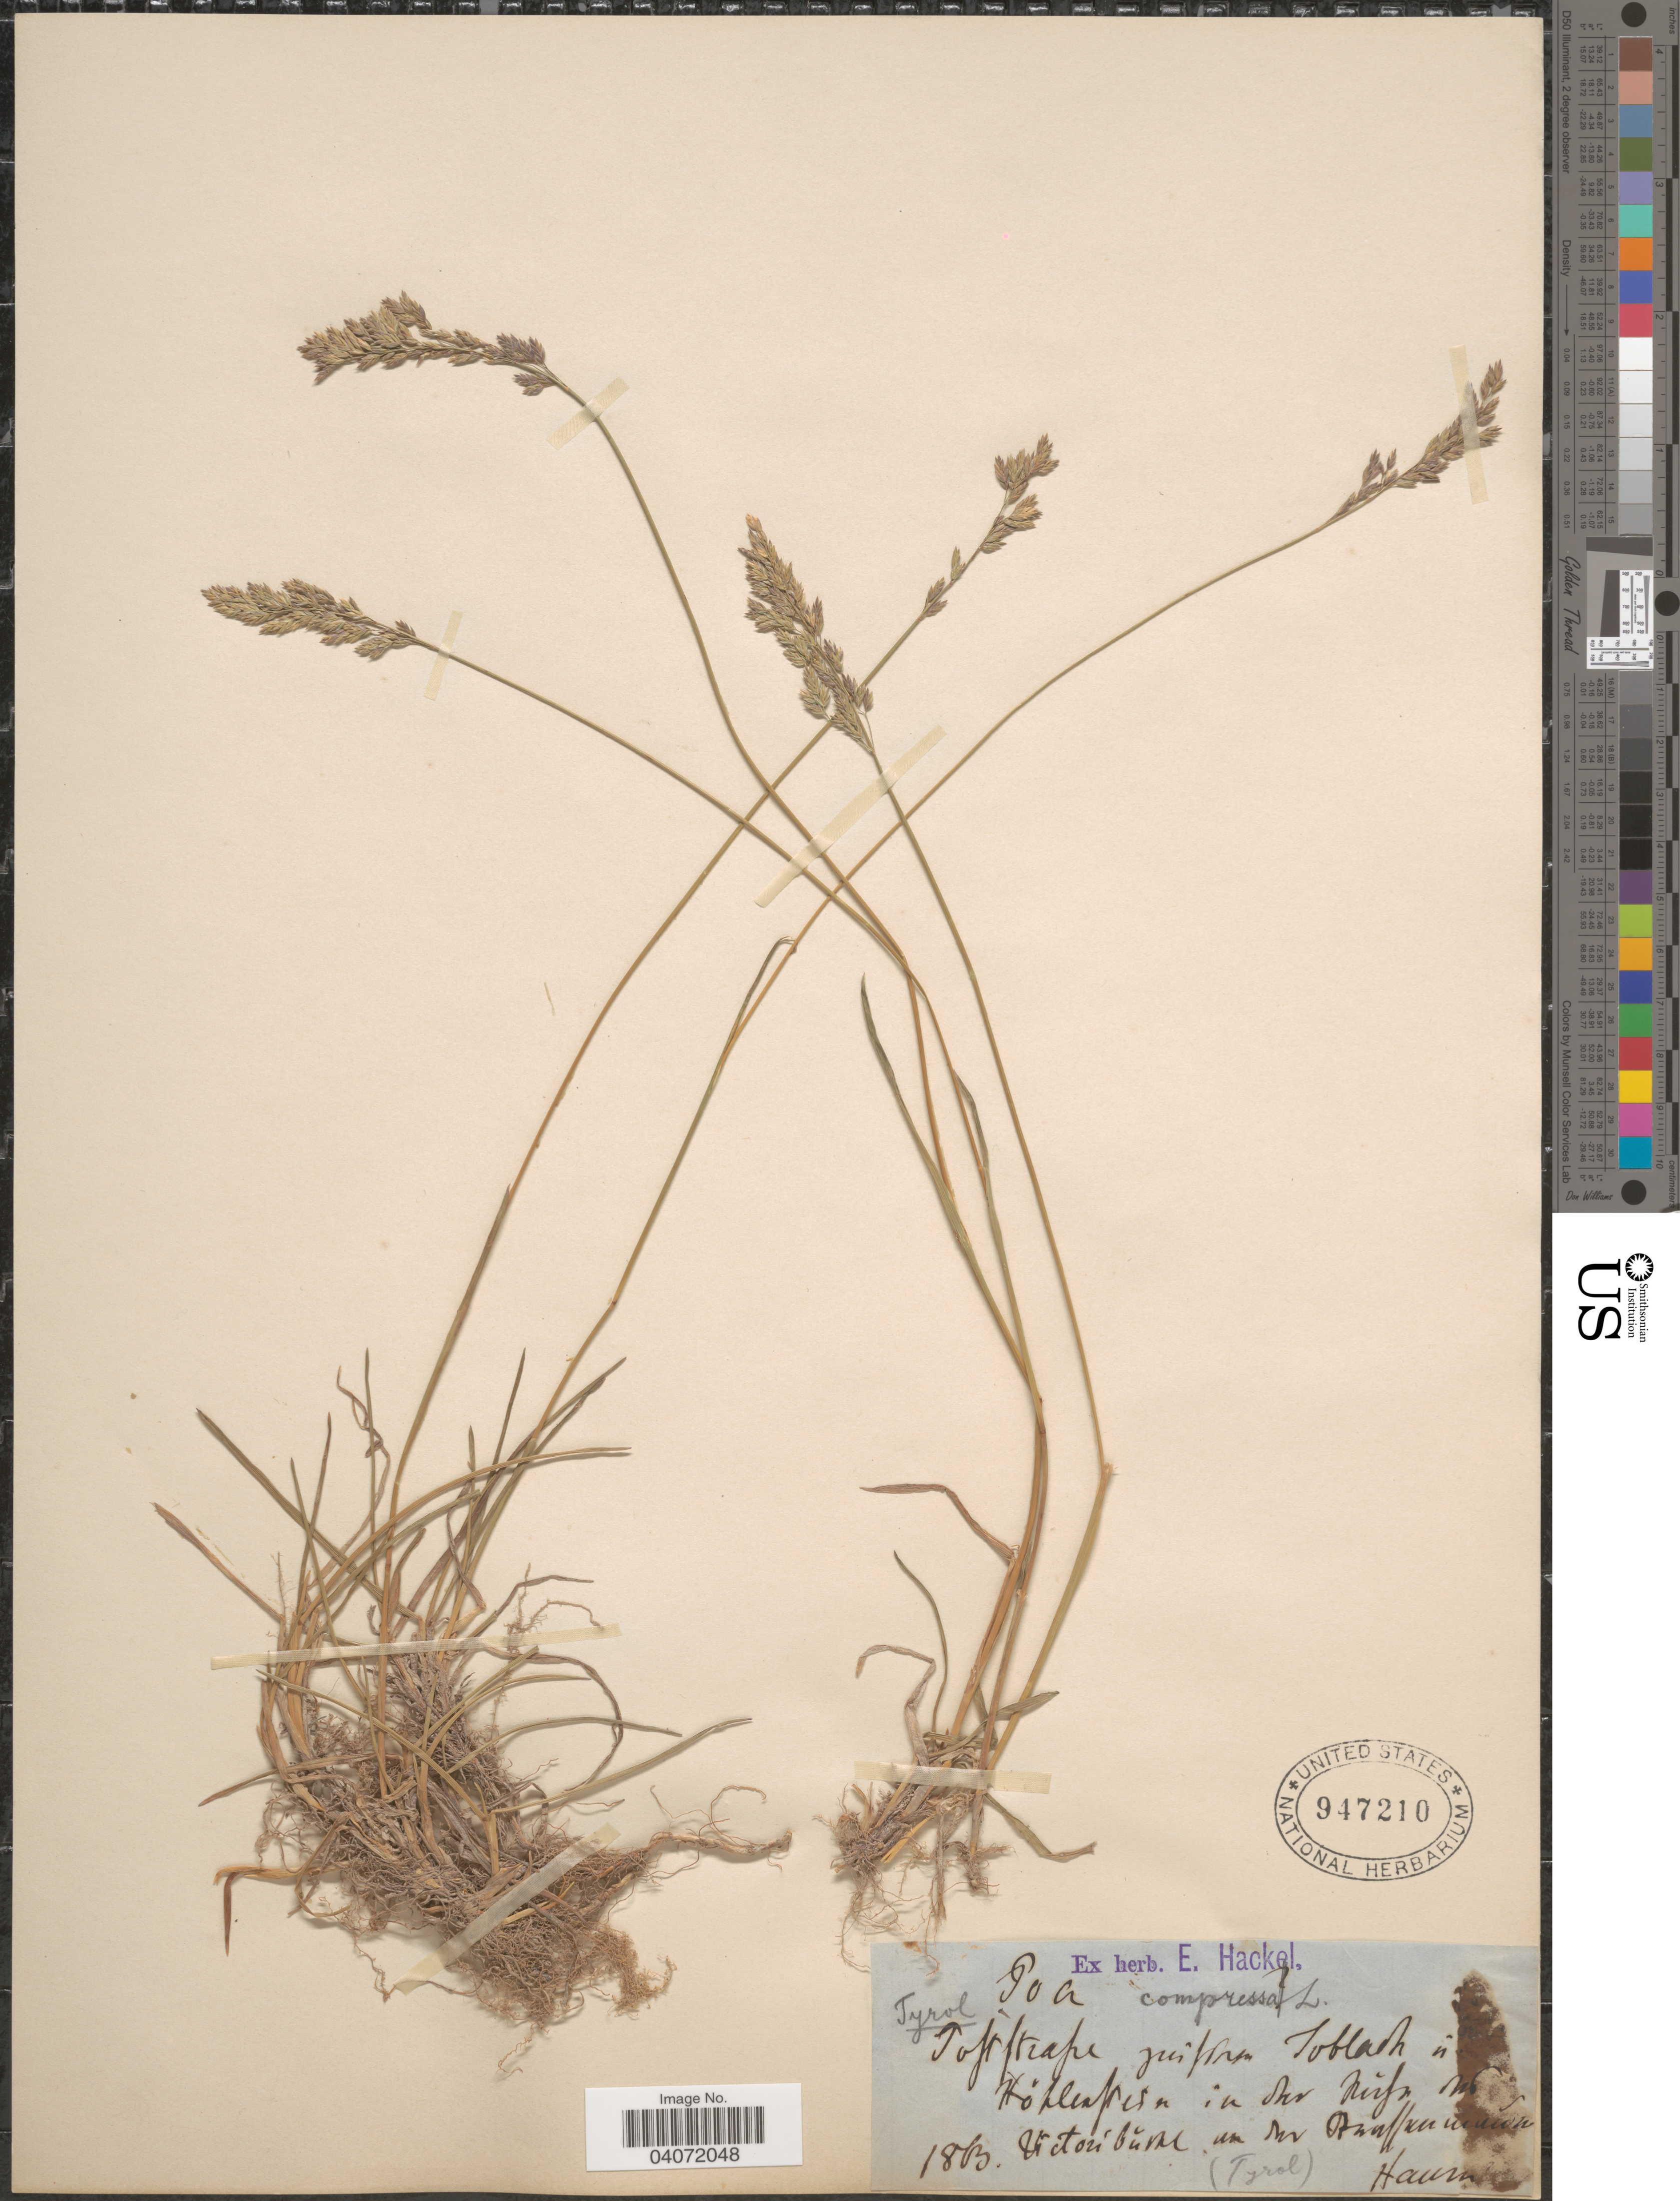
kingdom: Plantae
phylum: Tracheophyta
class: Liliopsida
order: Poales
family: Poaceae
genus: Poa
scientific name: Poa compressa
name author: L.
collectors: Haun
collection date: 1863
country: Austria / Italy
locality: Tyrol. Höhlenfresn in des Nĭrfs n6 Victoribŭvkl un der Runffenmawn. [interpreted]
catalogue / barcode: US 947210